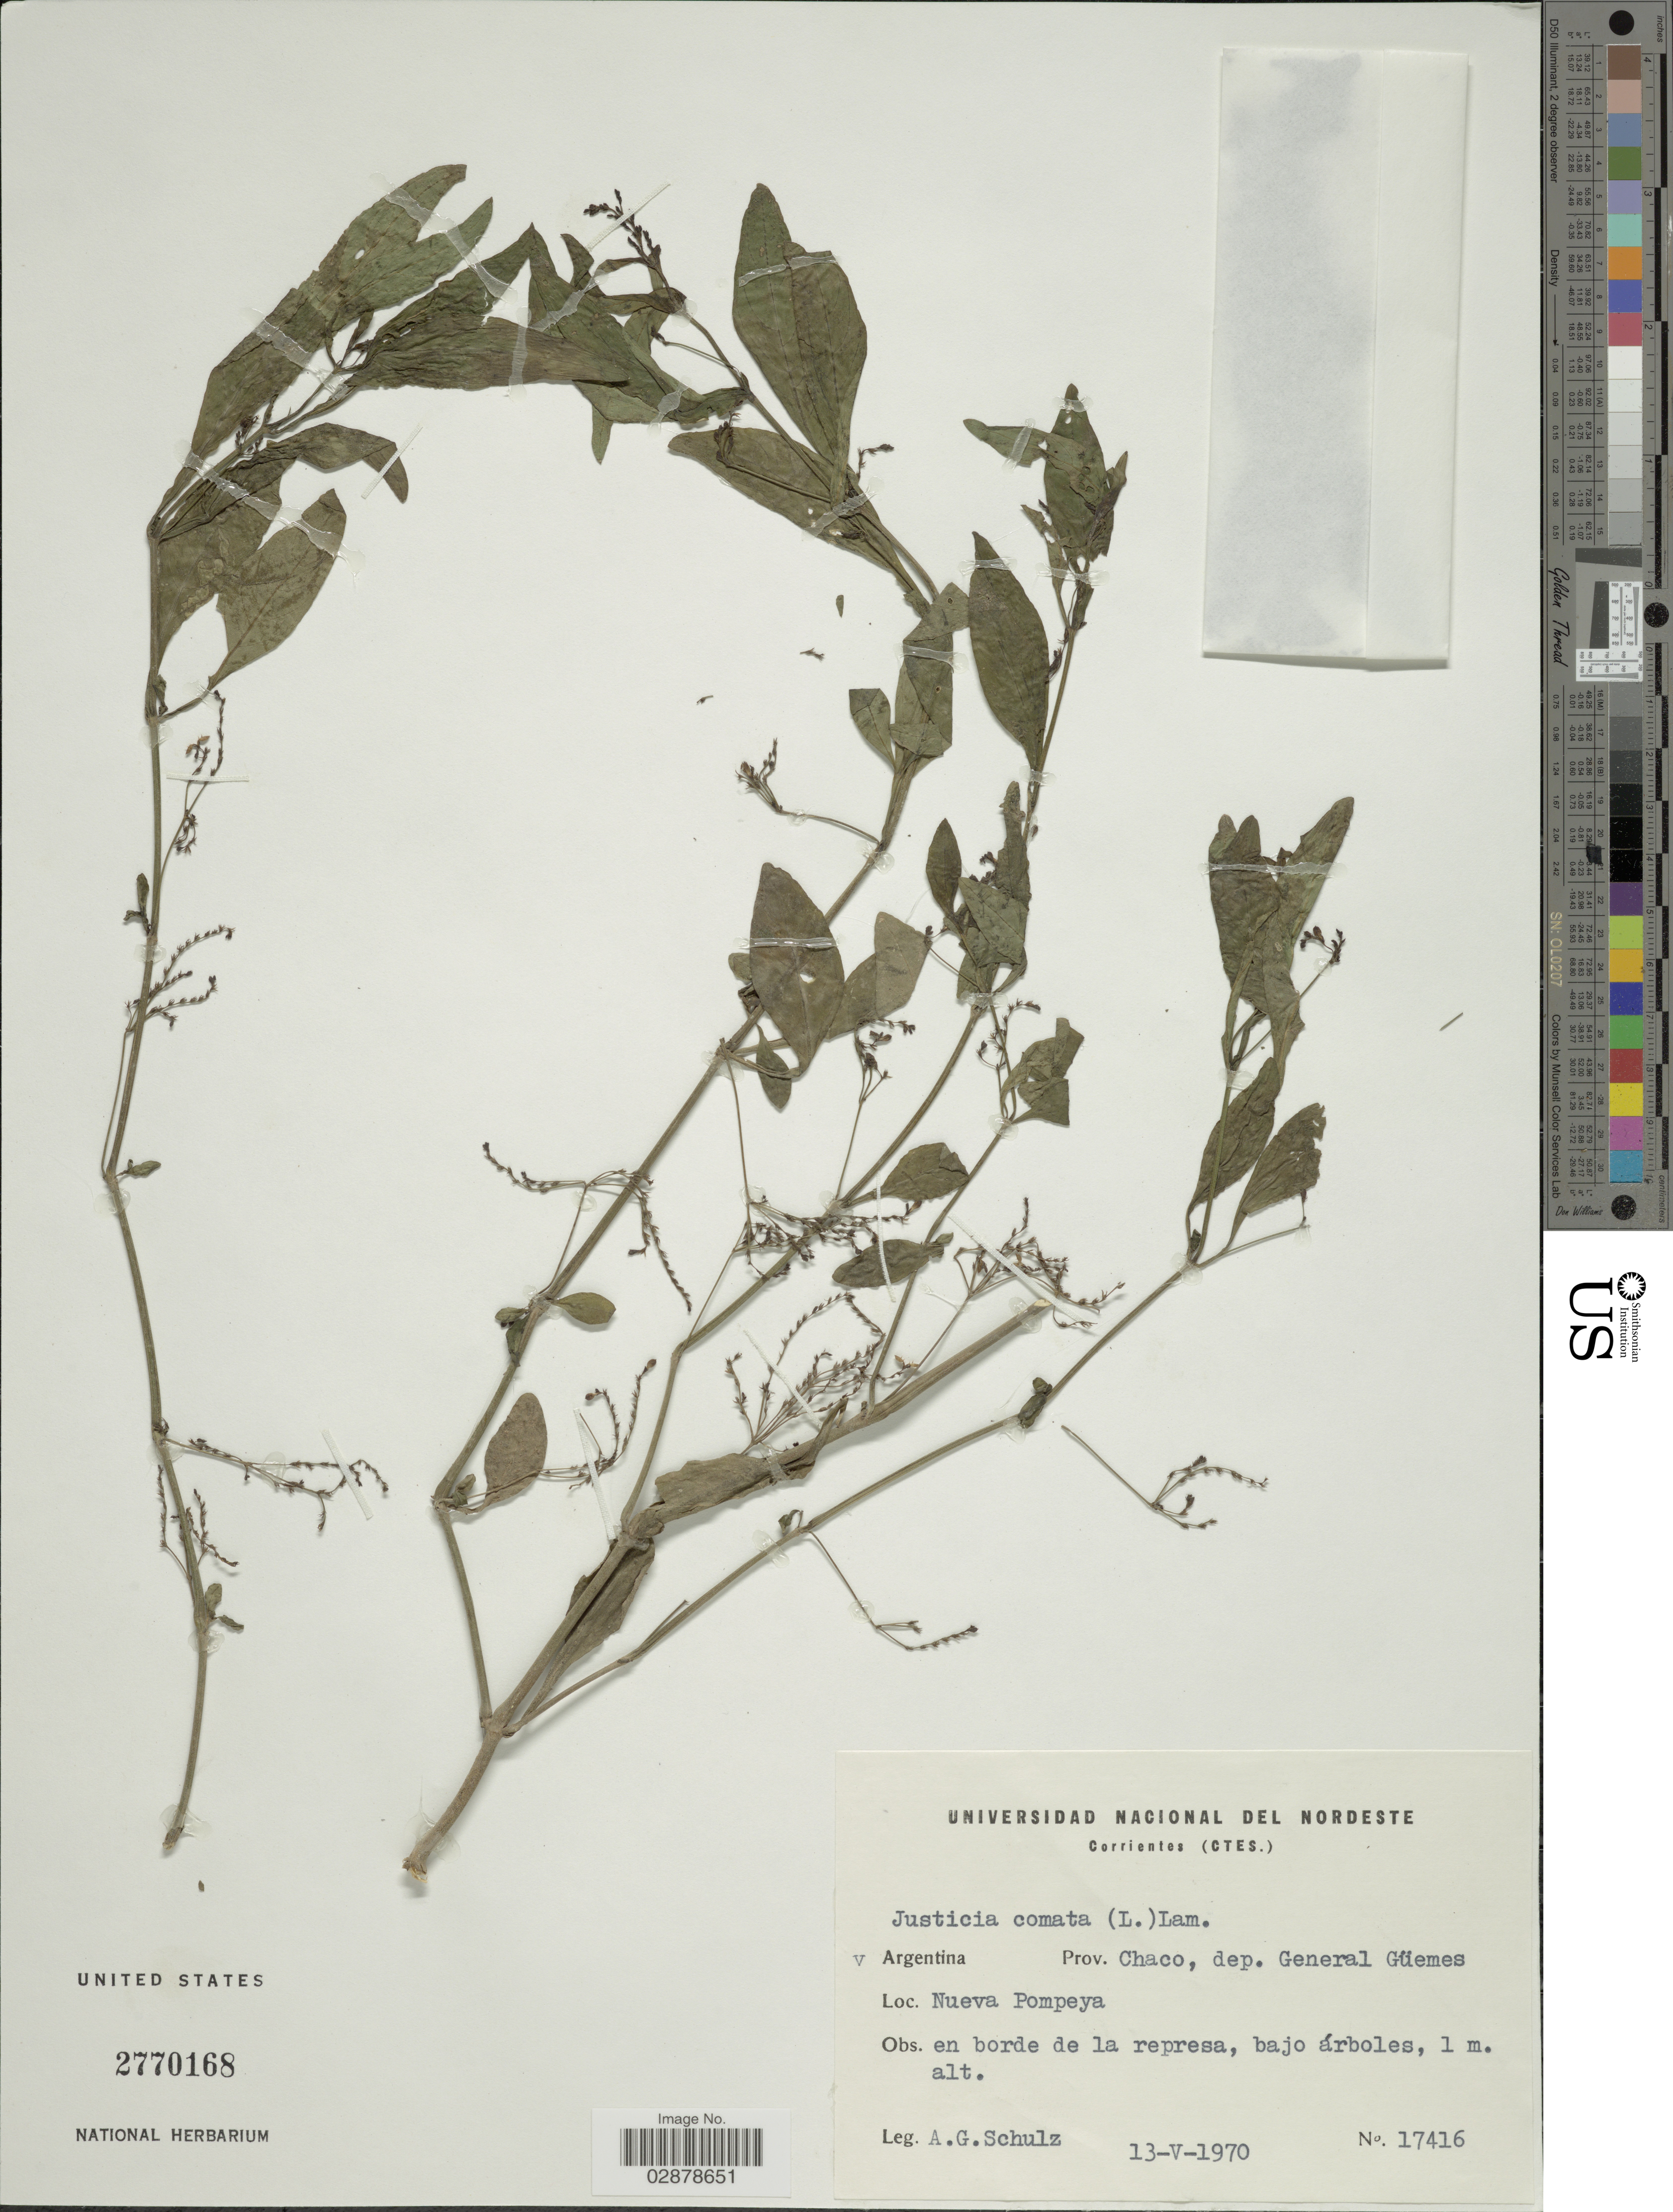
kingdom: Plantae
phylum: Tracheophyta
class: Magnoliopsida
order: Lamiales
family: Acanthaceae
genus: Justicia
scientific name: Justicia comata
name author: (L.) Lam.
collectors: A. G. Schulz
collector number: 17416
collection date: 1970-05-13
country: Argentina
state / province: Chaco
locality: Prov. Chaco, dep. general Güemes, Nueva Pompeya.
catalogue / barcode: US 2770168